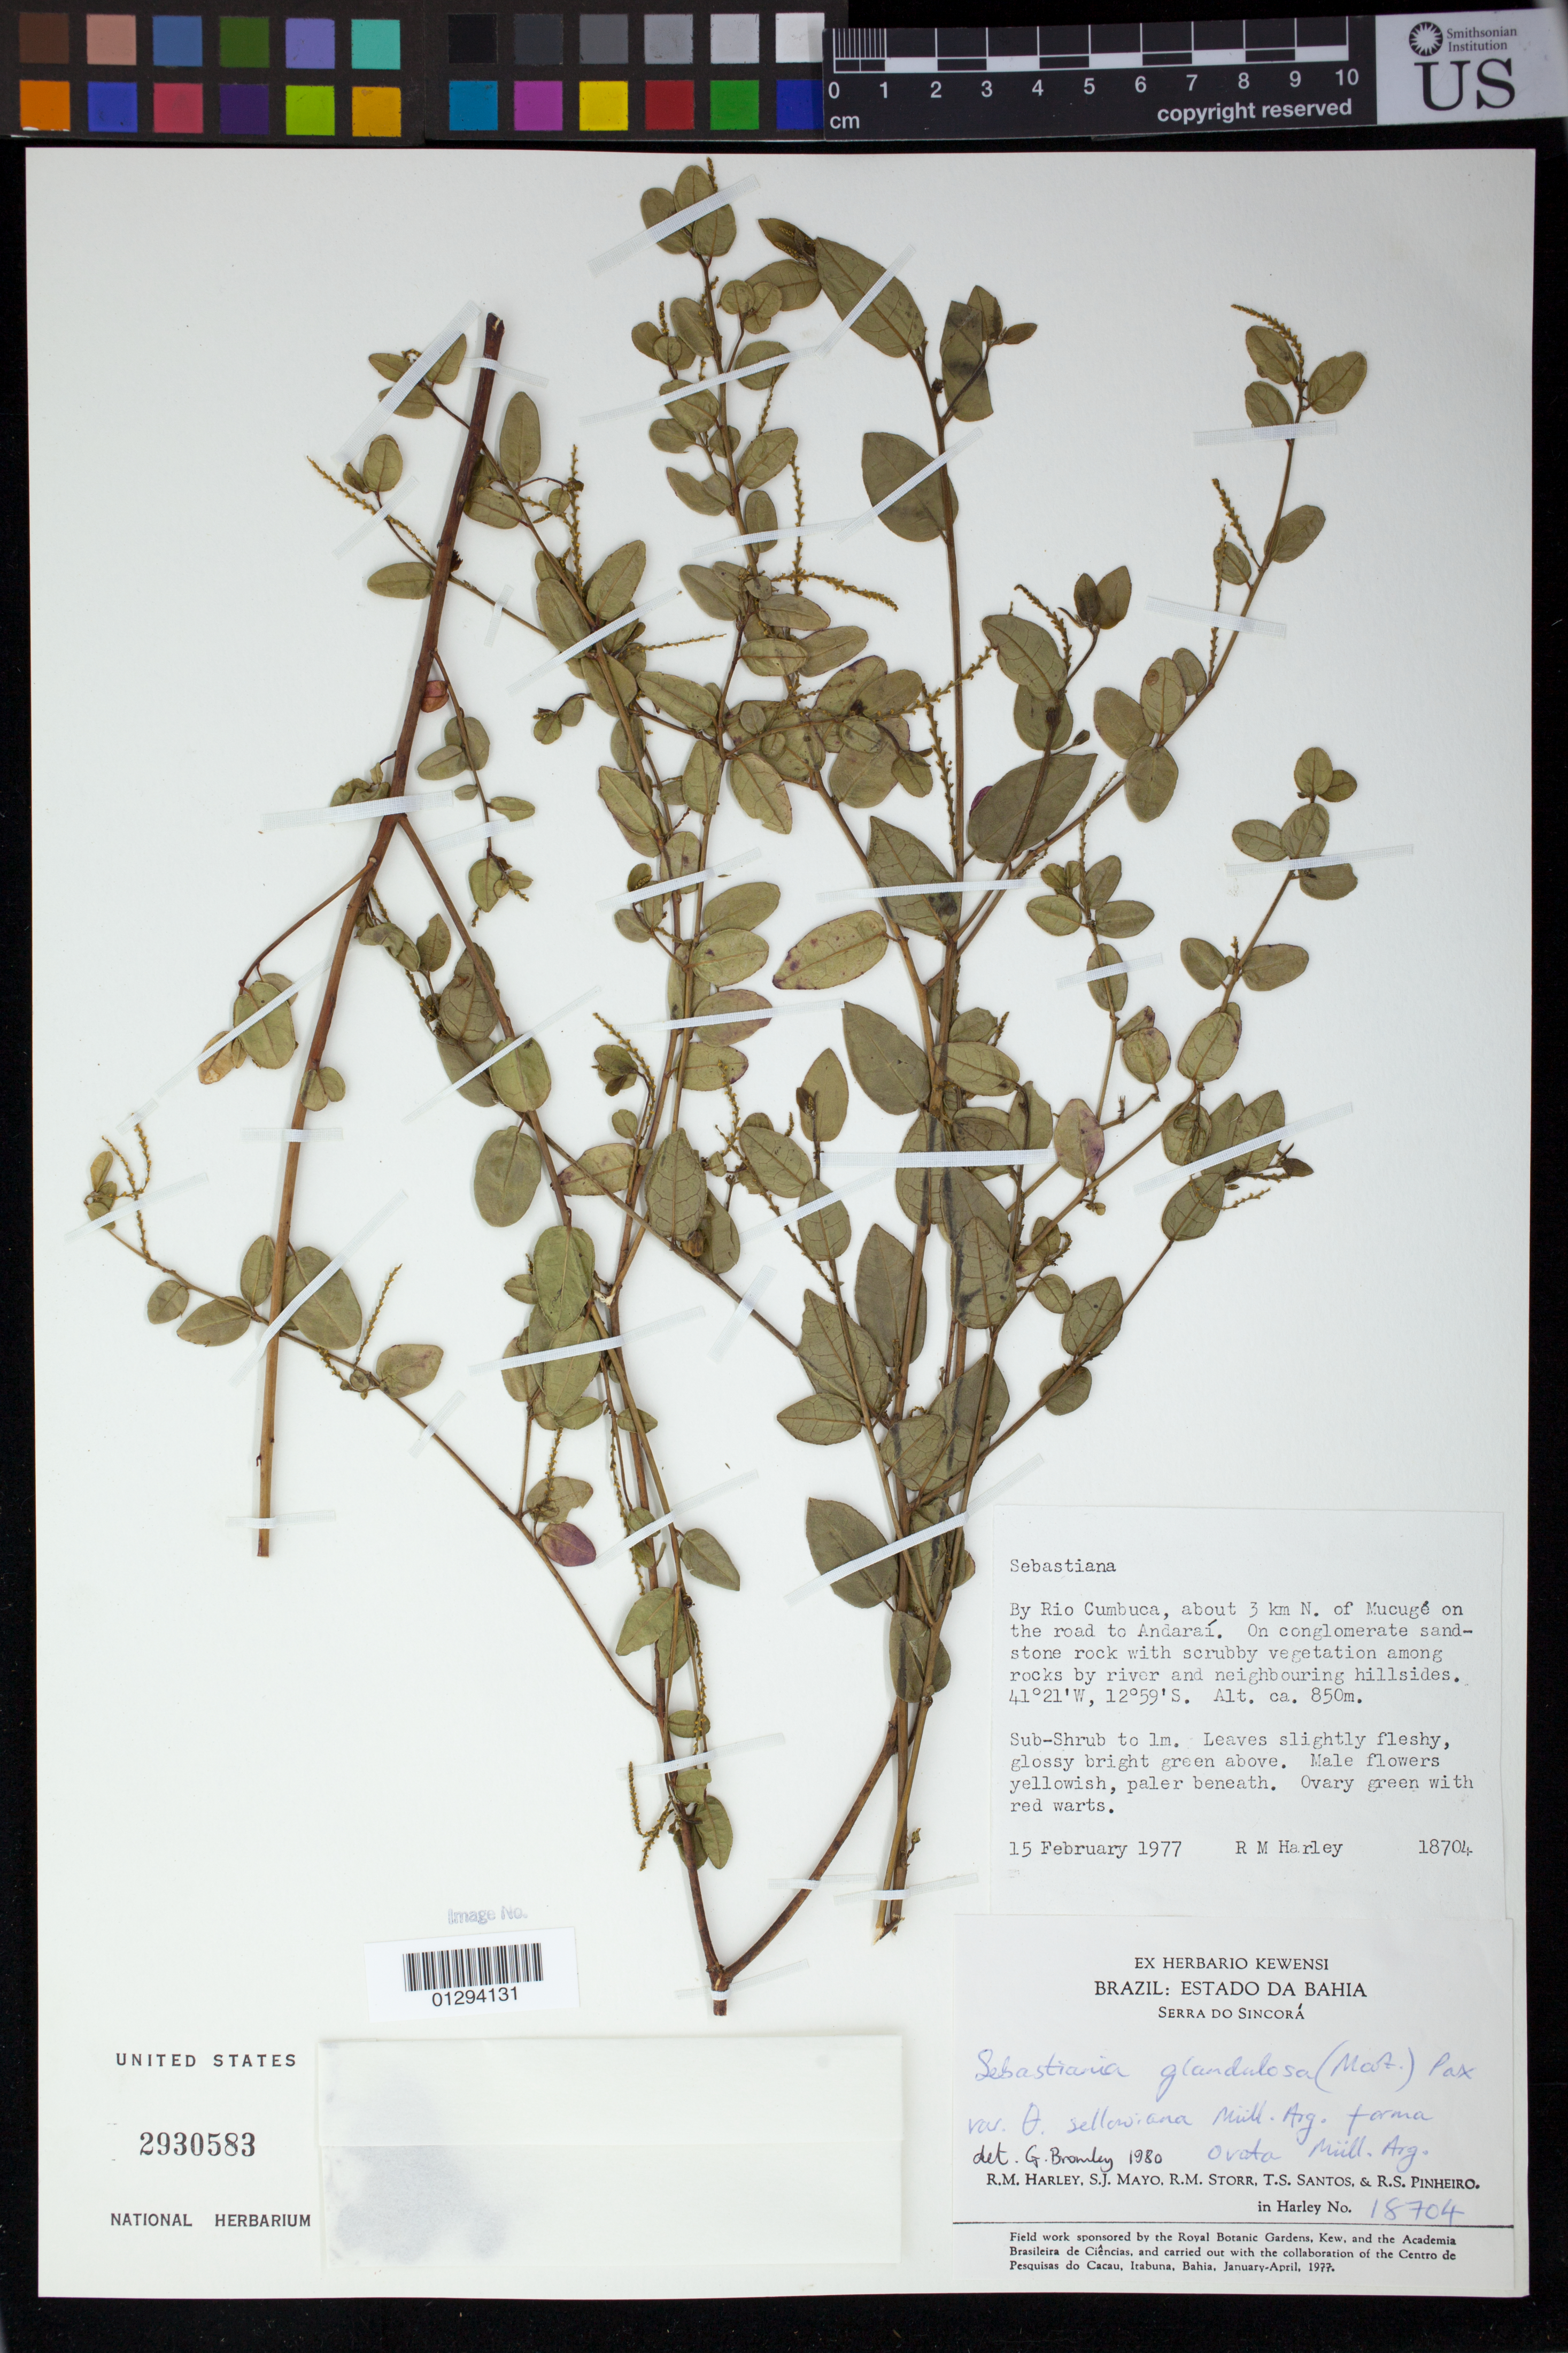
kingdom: Plantae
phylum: Tracheophyta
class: Magnoliopsida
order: Malpighiales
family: Euphorbiaceae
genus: Senefeldera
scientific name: Senefeldera glandulosa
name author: (Sw.) Müll. Arg.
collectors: R. M. Harley, S. J. Mayo, R. M. Storr, T. S. Santos & R. S. Pinheiro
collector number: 18704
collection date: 1977-02-15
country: Brazil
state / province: Bahia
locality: Estado da Bahia, Serra do Sincora, by Rio Cumbuca, about 3 km N. of Mucuge [Mucuge] on the road to Andaraí.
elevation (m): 850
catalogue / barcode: US 2930583